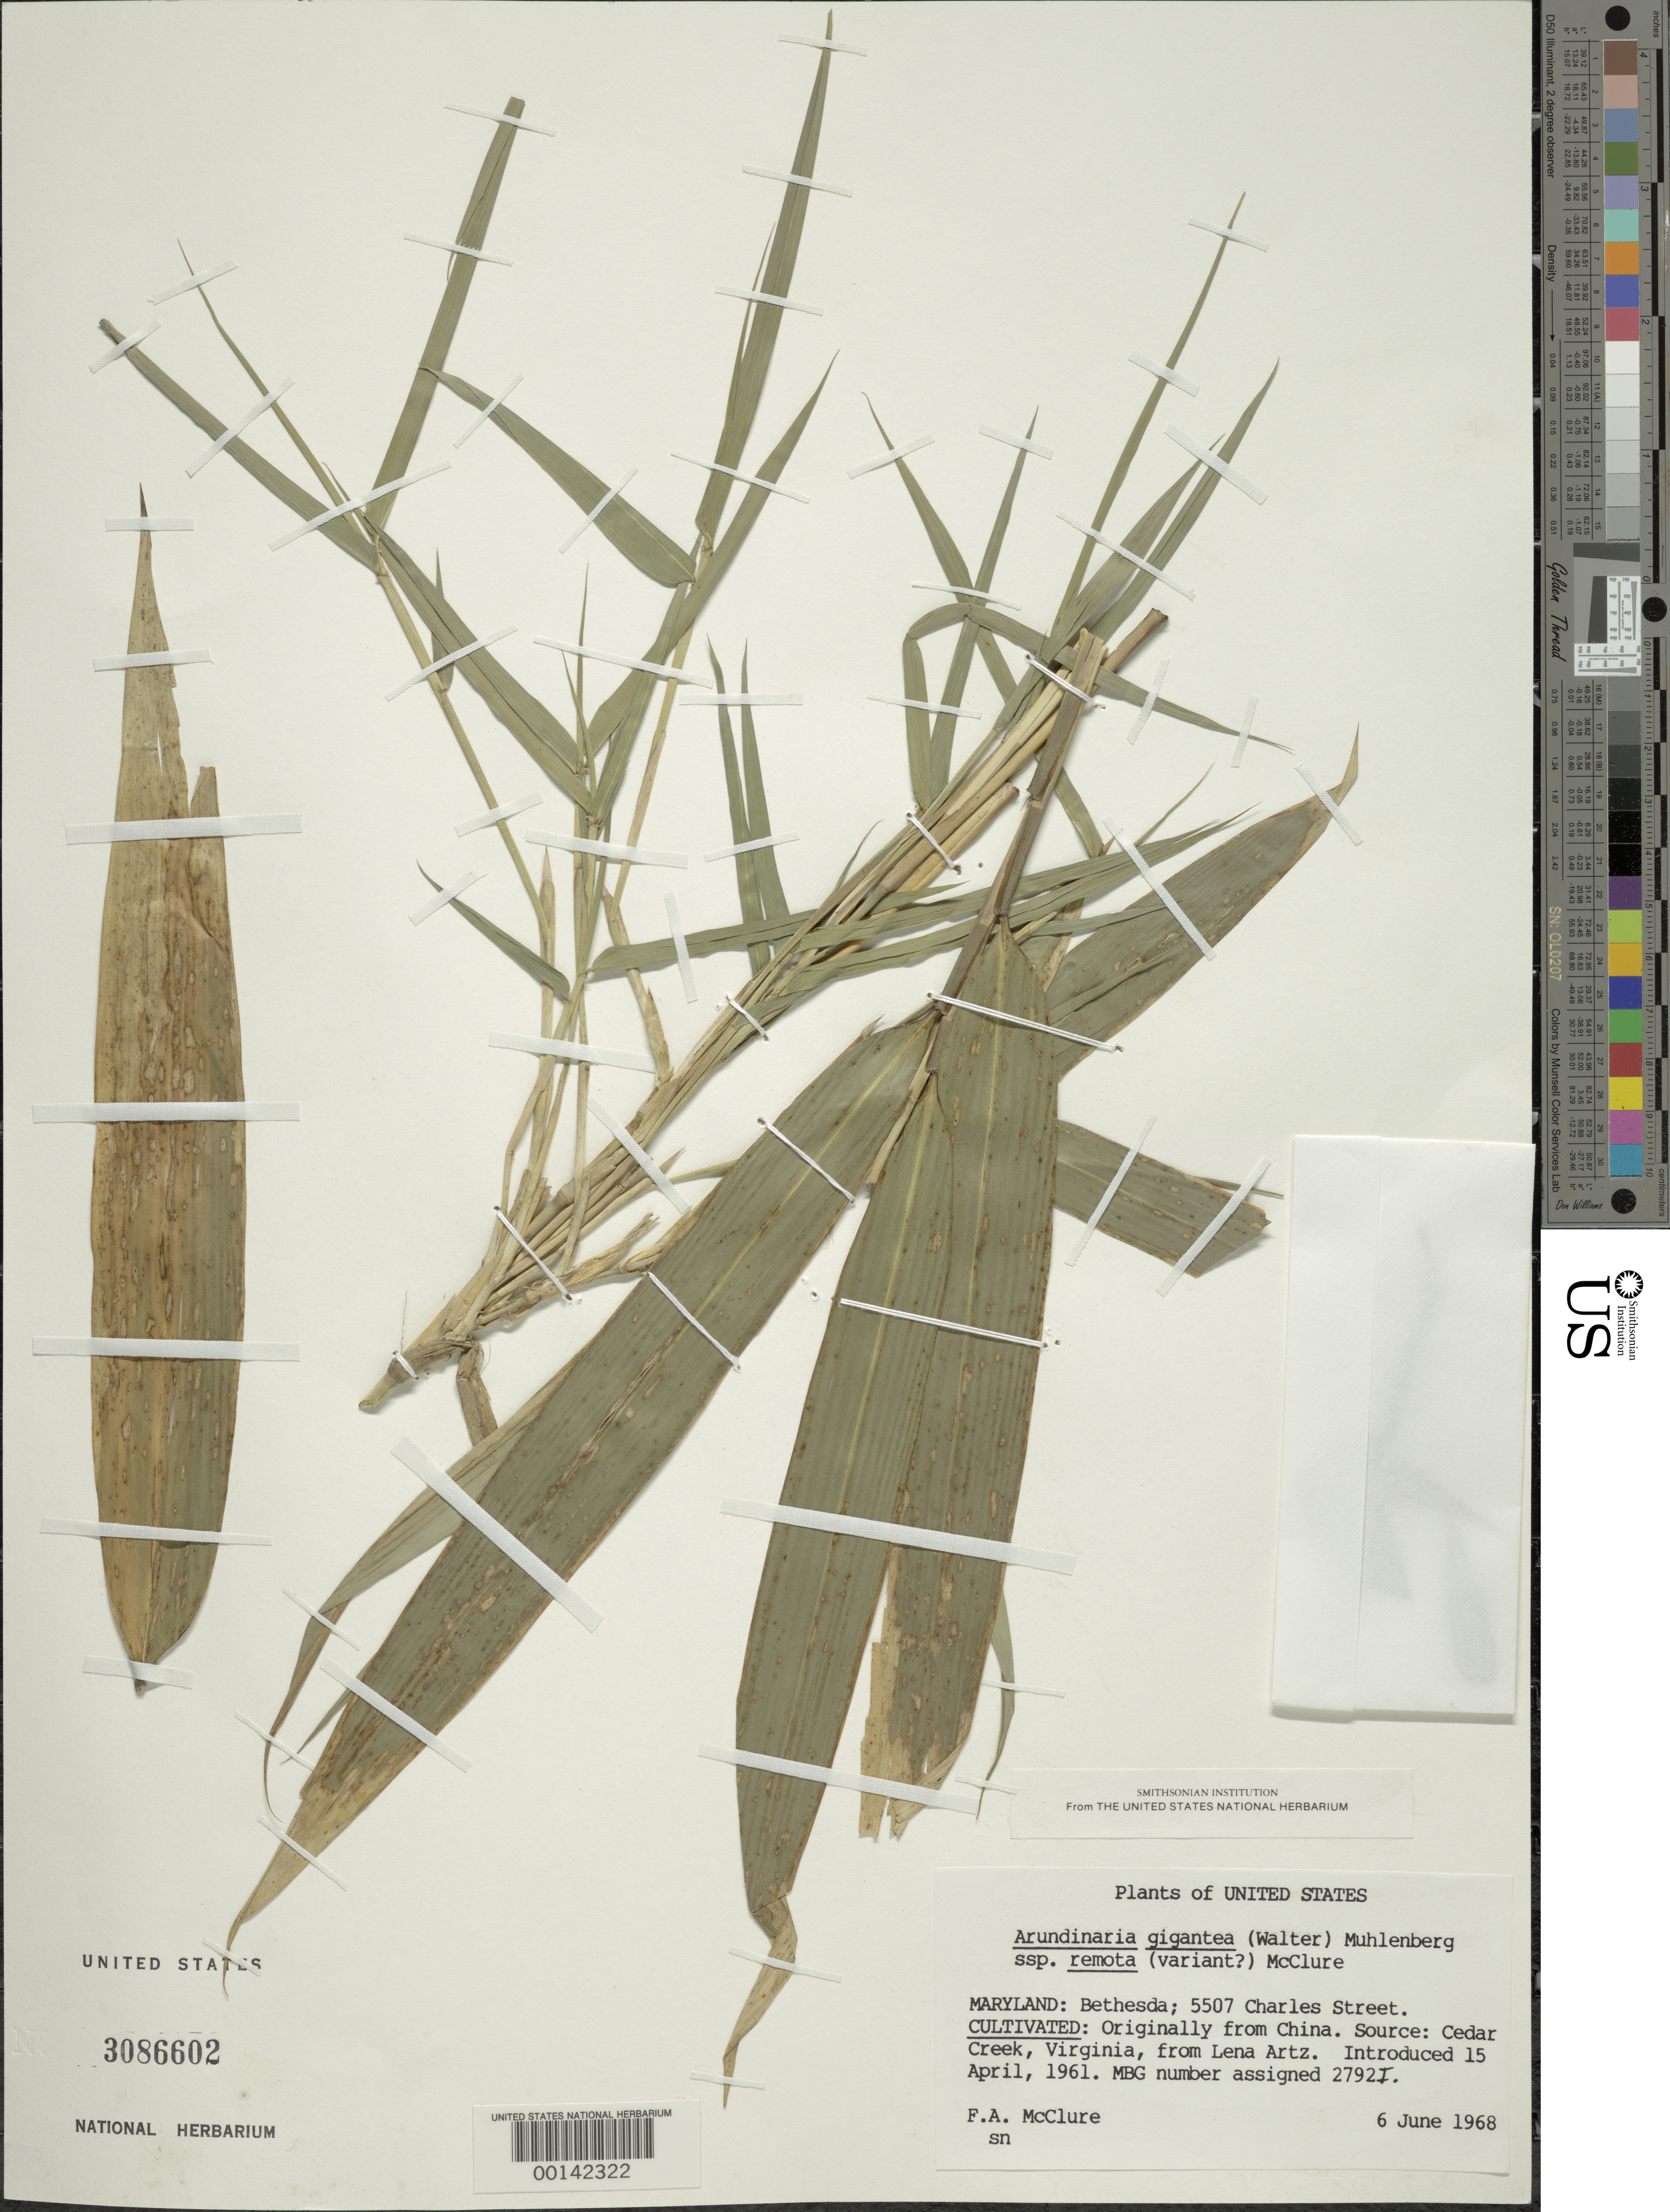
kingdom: Plantae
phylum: Tracheophyta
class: Liliopsida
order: Poales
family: Poaceae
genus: Arundinaria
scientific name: Arundinaria gigantea subsp. remota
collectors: F. A. McClure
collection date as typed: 06 Jun 1968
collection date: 1968-06-06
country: United States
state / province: Maryland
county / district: Montgomery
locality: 5507 Charles Street, Bethesda (McClure's garden)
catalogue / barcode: US 3086602